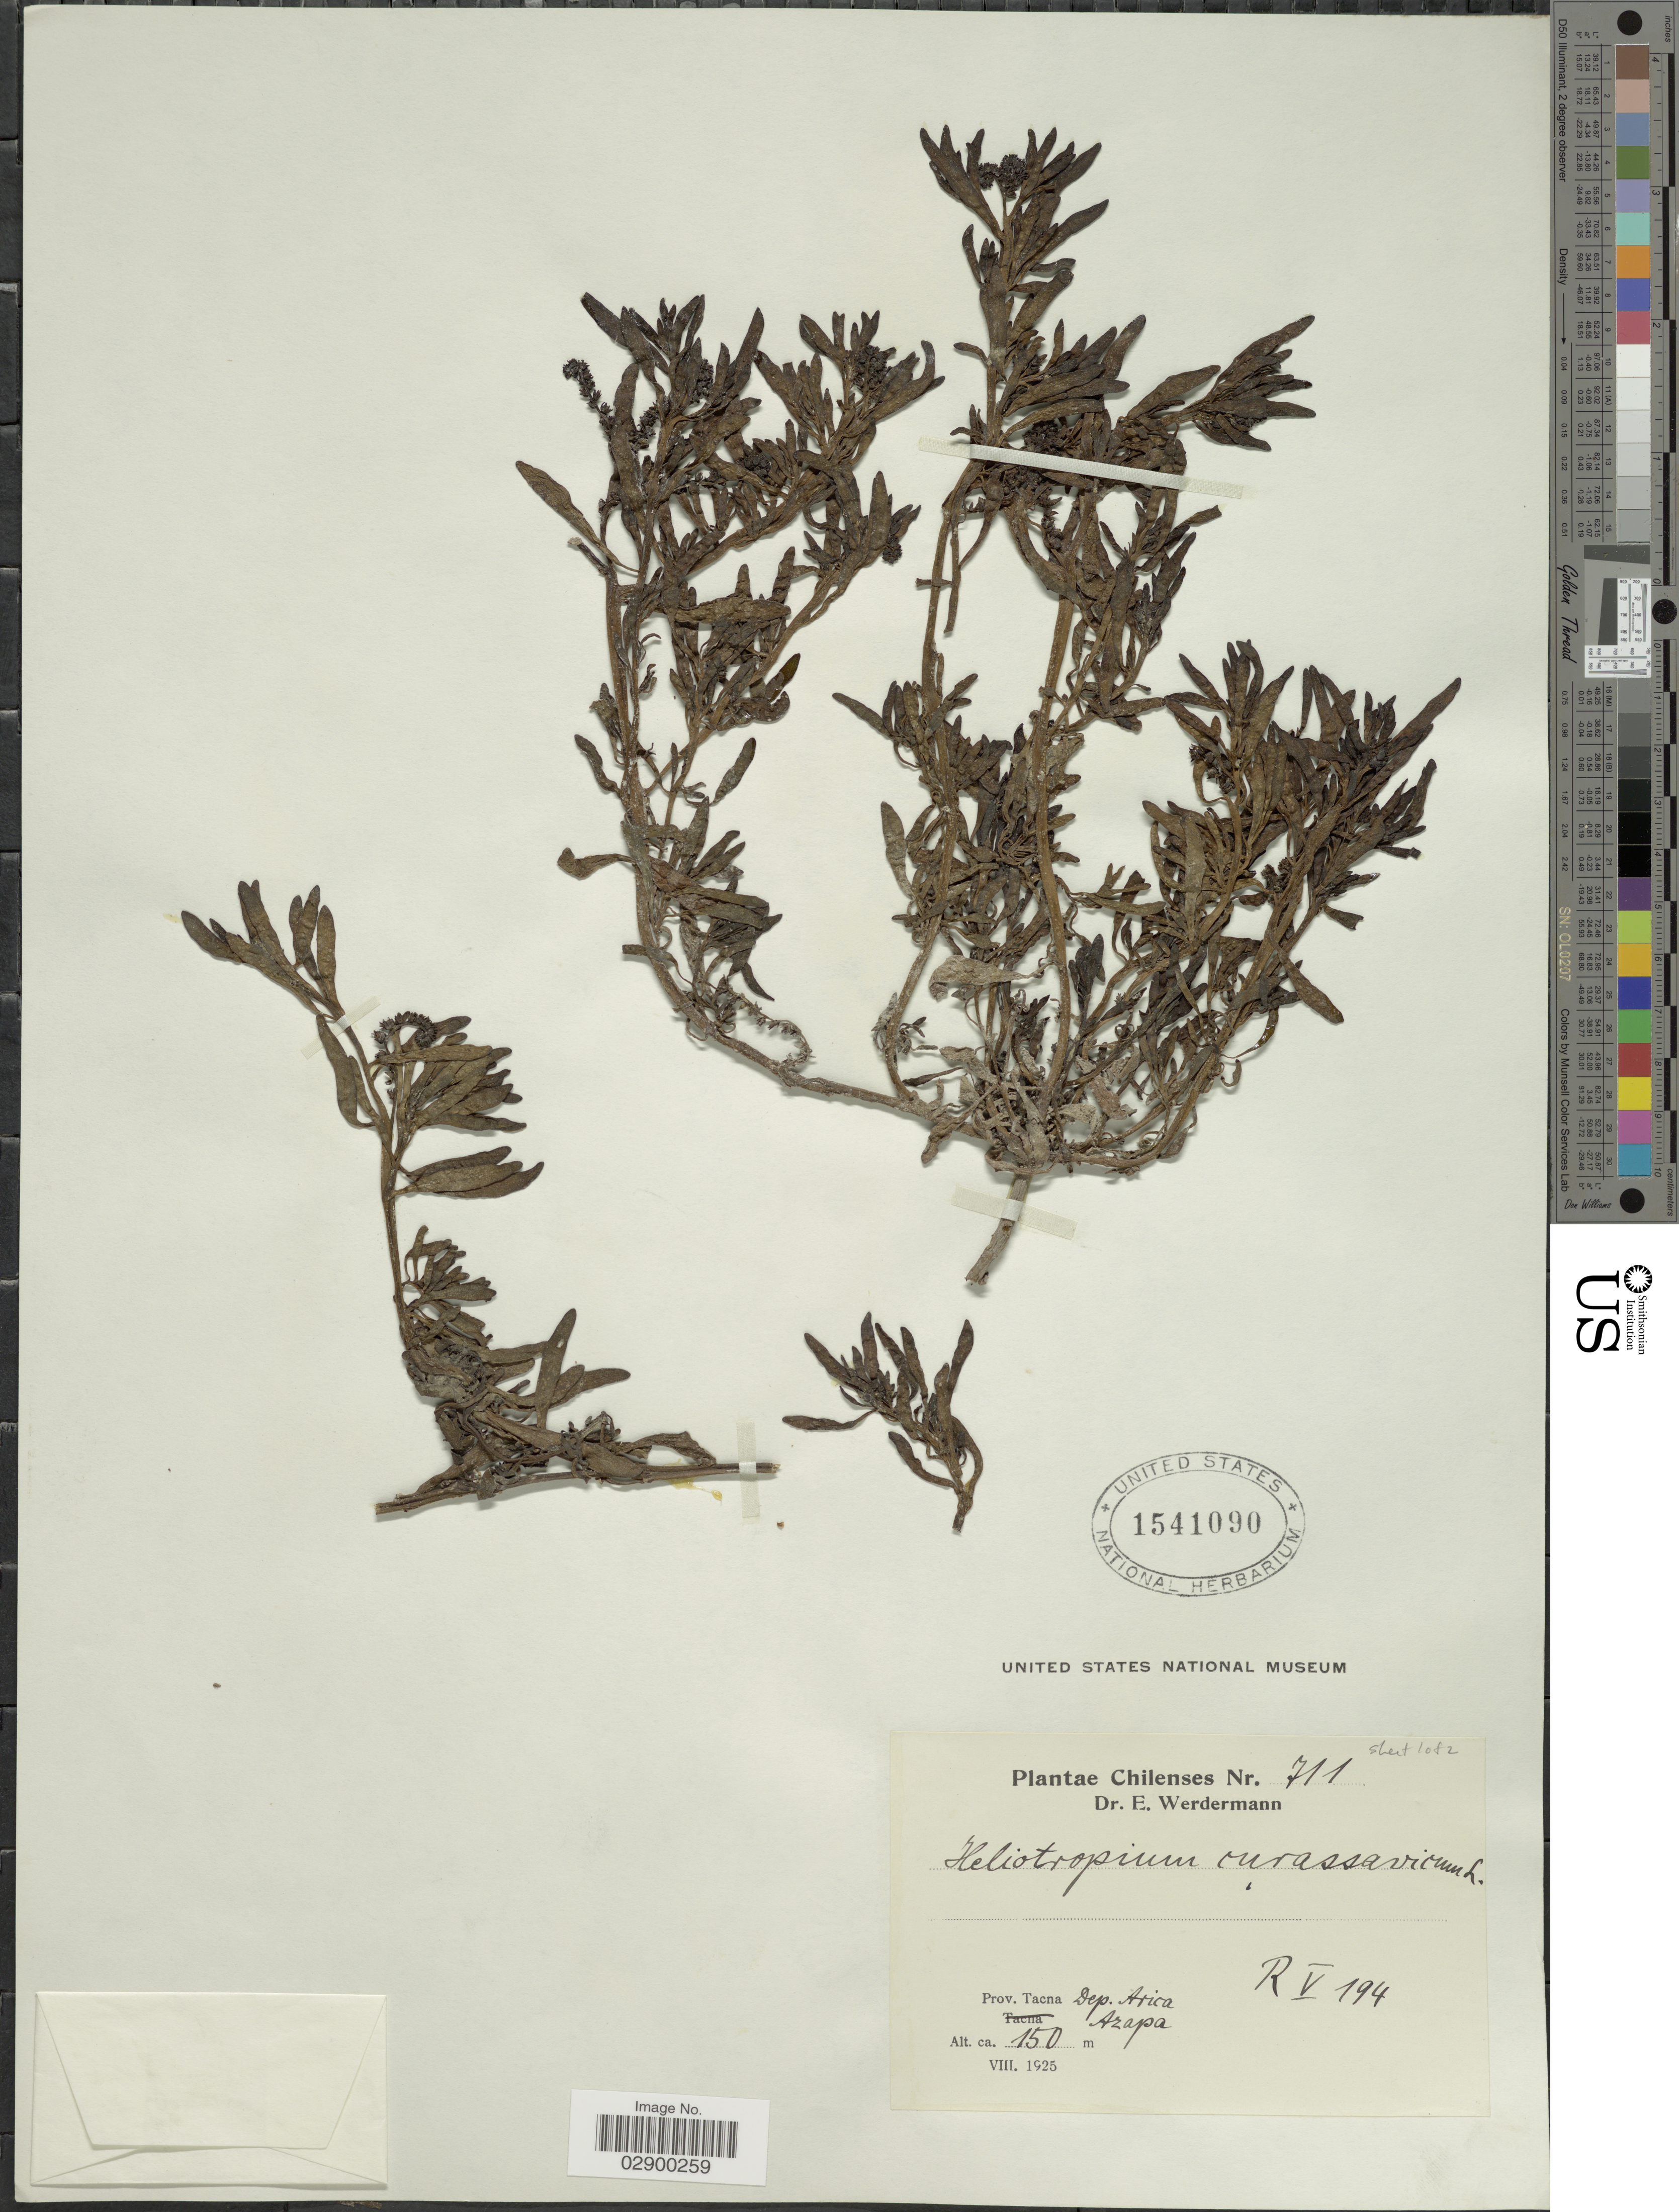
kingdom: Plantae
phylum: Tracheophyta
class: Magnoliopsida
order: Boraginales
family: Heliotropiaceae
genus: Heliotropium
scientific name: Heliotropium curassavicum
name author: L.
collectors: E. Werdermann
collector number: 711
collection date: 1925-08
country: Chile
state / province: Arica y Parinacota (XV)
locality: Prov. Tacna, Dep. Arica, Azapa.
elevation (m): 150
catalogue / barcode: US 1541090